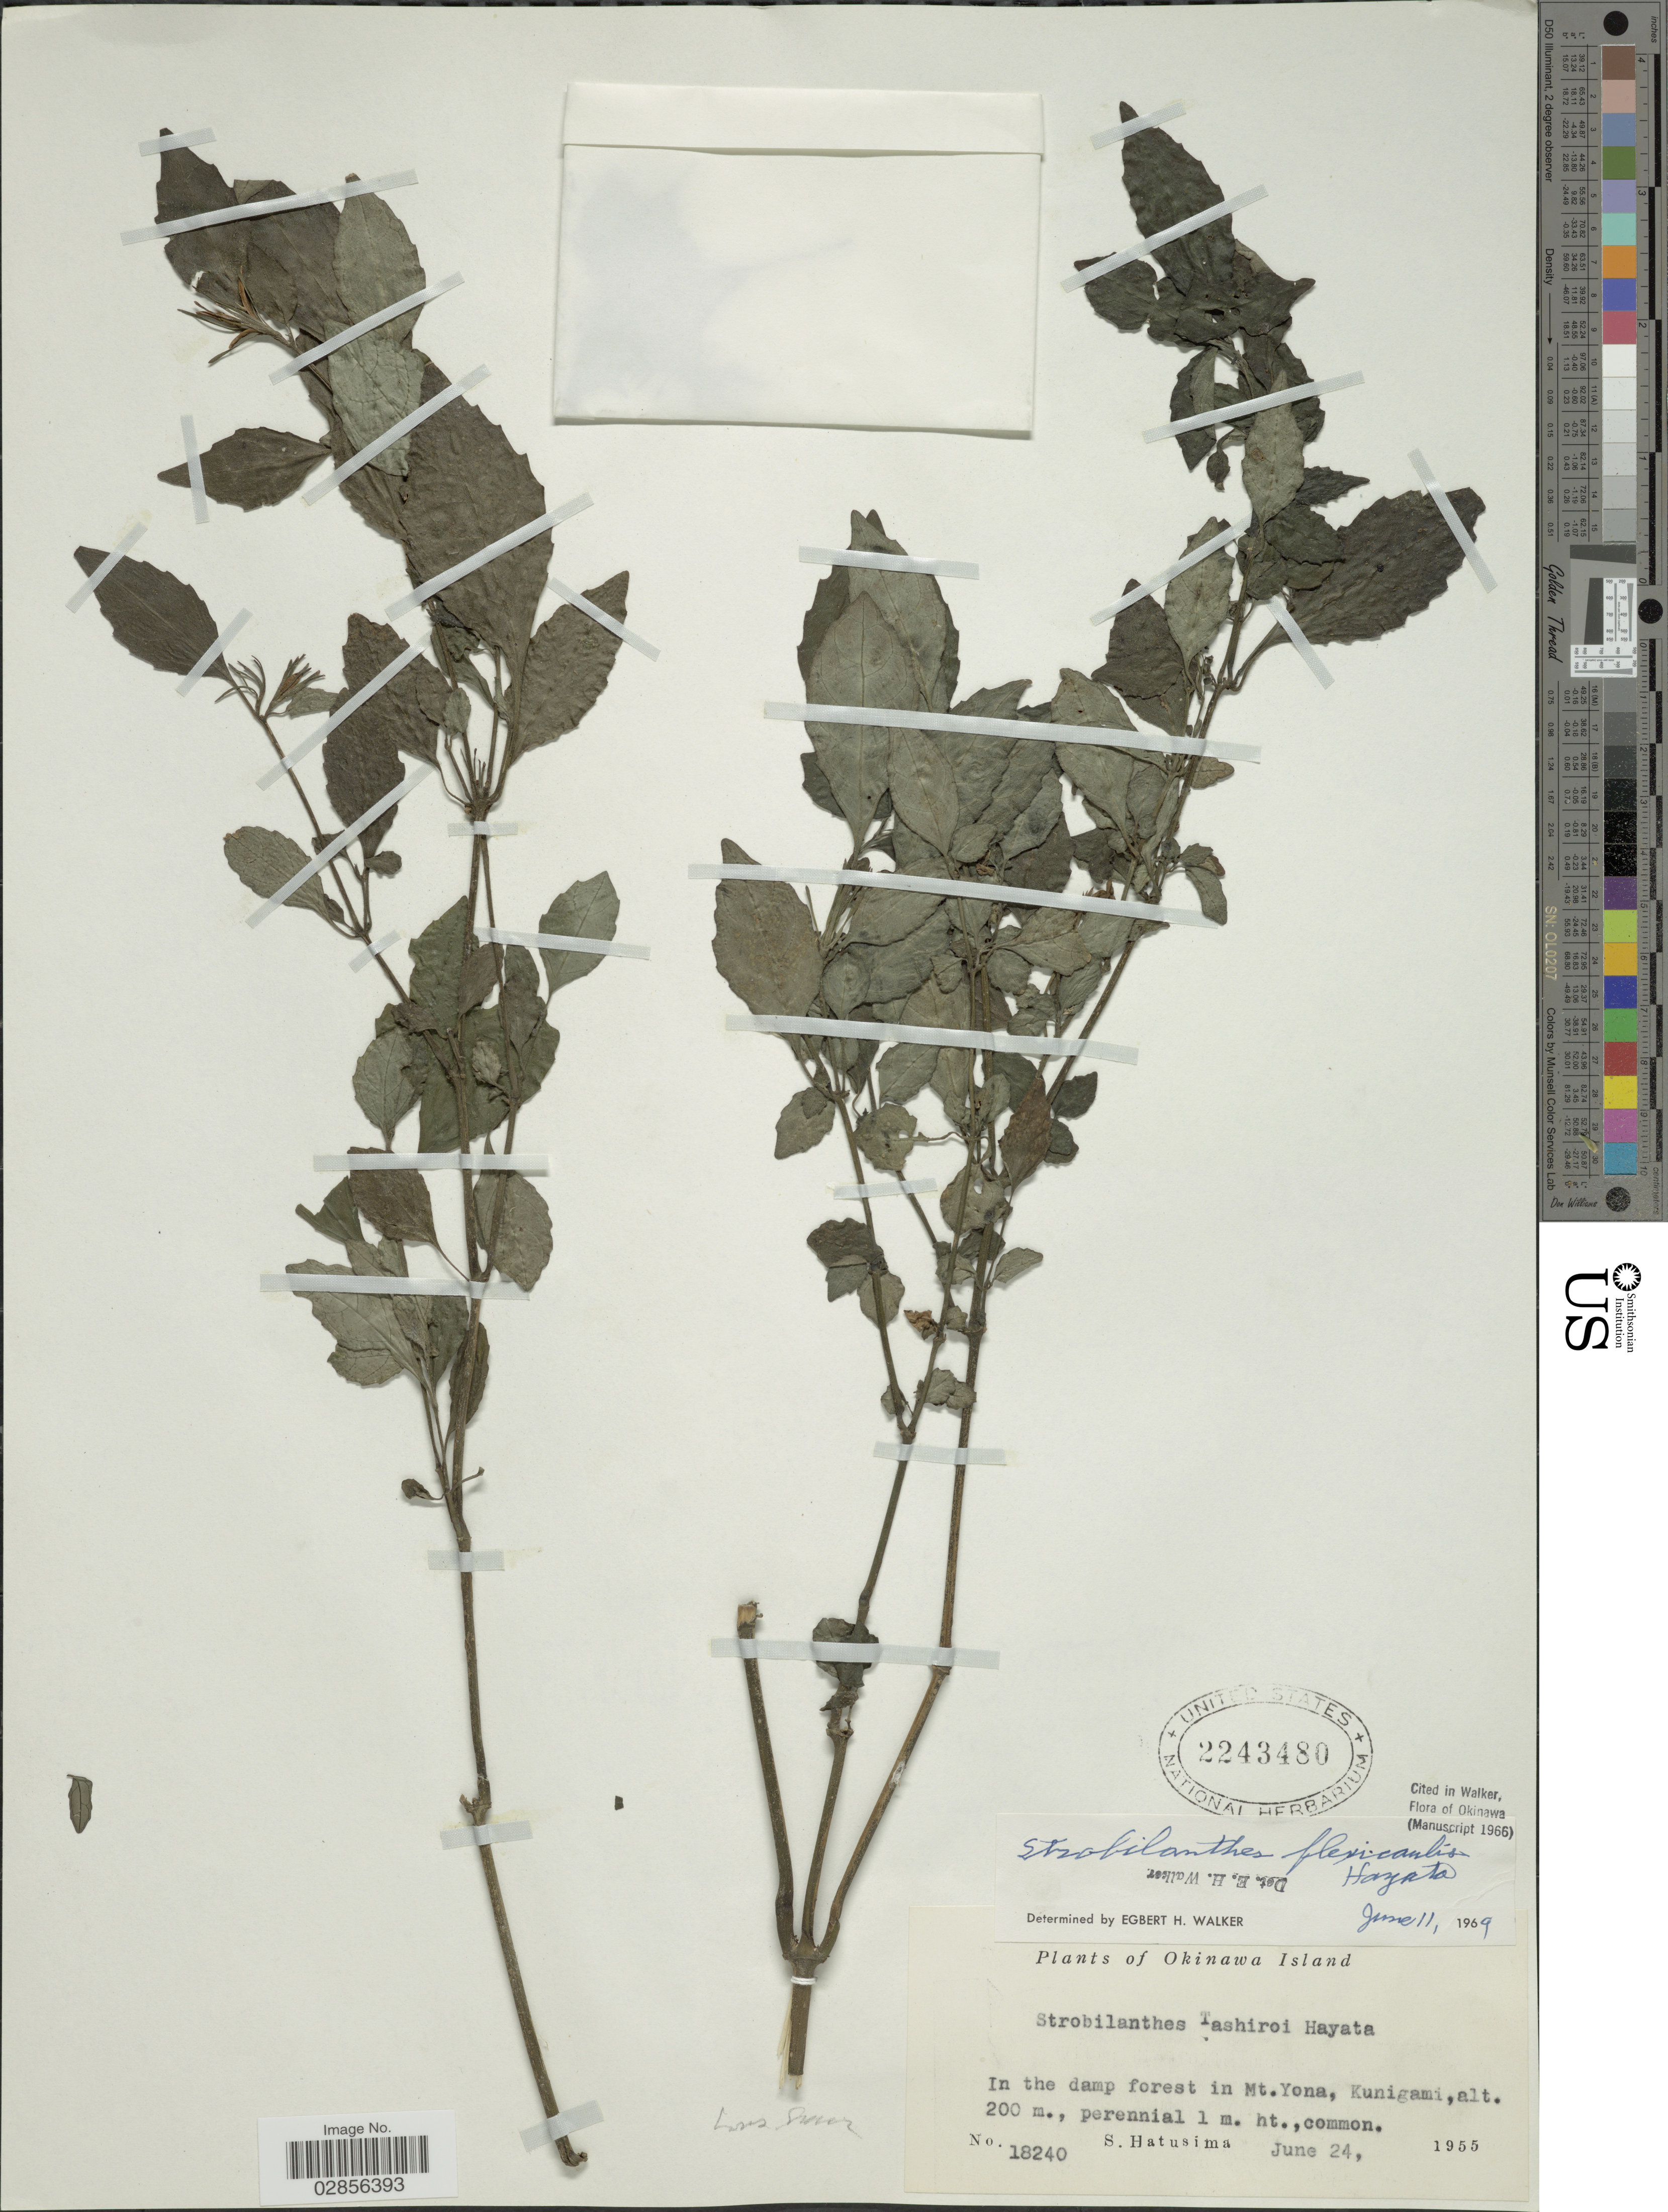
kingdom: Plantae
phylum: Tracheophyta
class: Magnoliopsida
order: Lamiales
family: Acanthaceae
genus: Strobilanthes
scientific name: Strobilanthes flexicaulis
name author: Hayata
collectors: S. Hatusima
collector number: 18240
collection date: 1955-06-24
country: Japan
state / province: Okinawa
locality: Okinawa Island. In the damp forest in Mt. Yona, Kunigami.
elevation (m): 200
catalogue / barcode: US 2243480